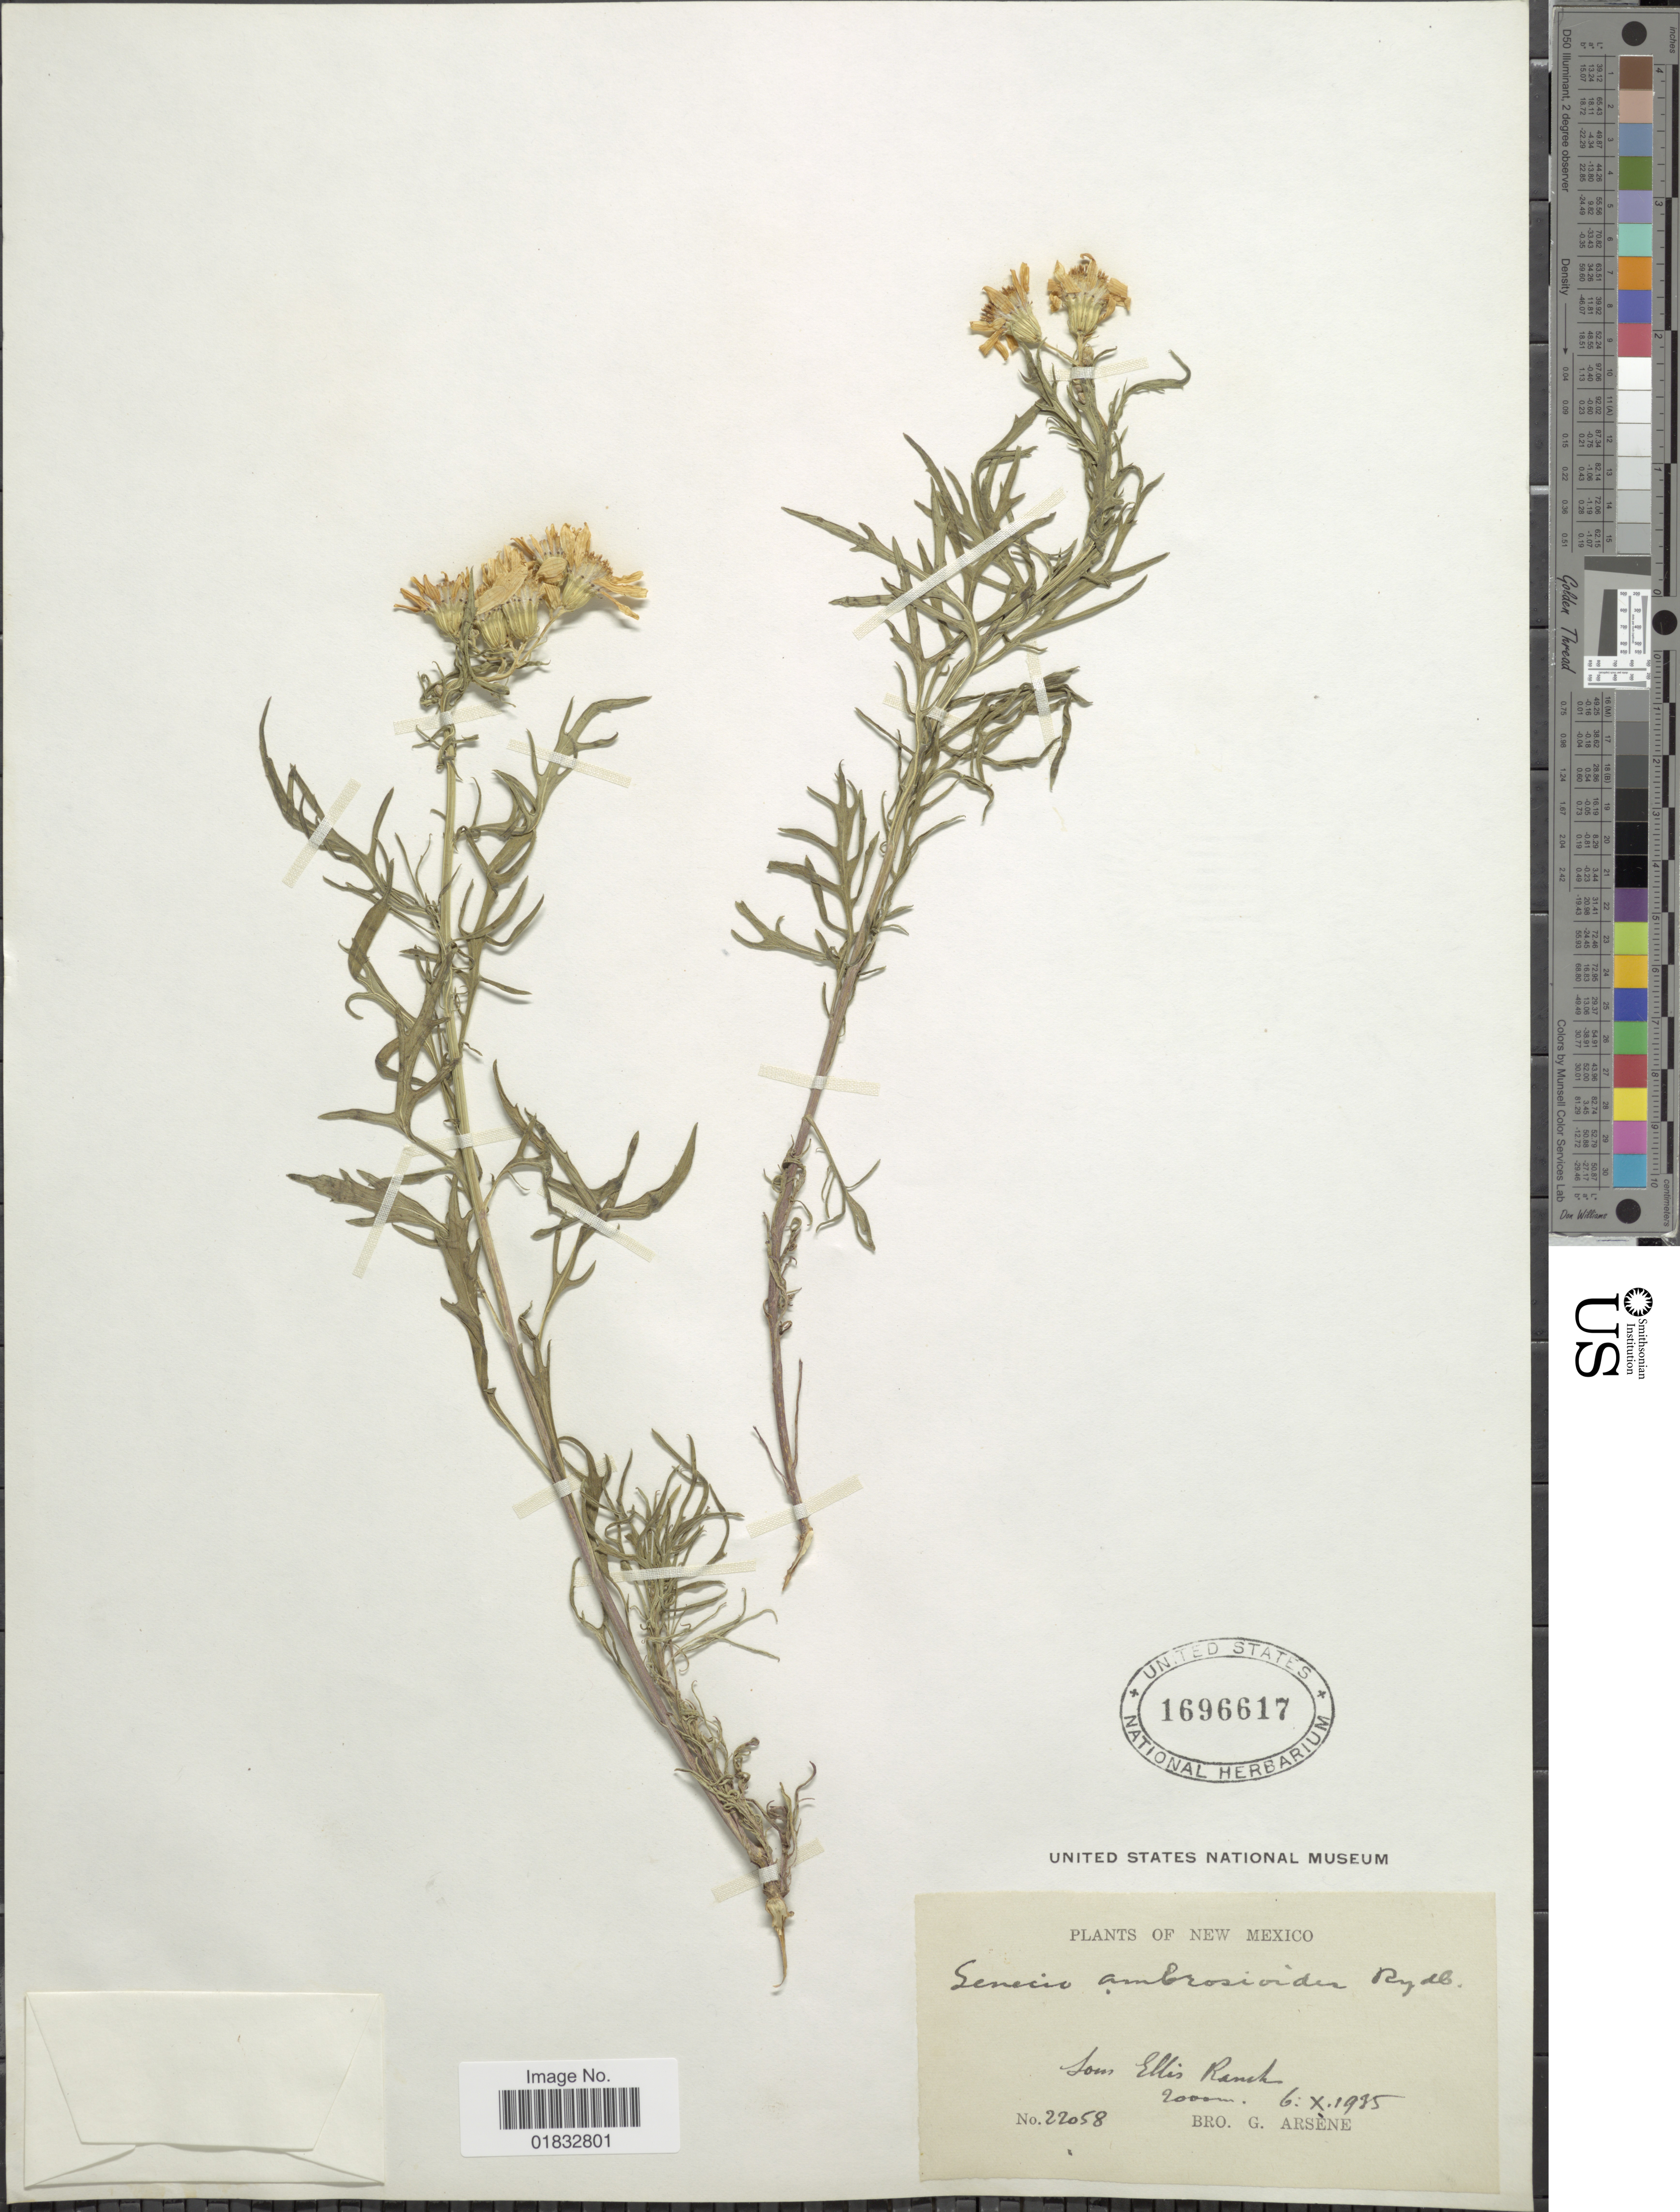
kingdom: Plantae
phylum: Tracheophyta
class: Magnoliopsida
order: Asterales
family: Asteraceae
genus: Senecio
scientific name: Senecio eremophilus var. kingii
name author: (Rydb.) Greenm.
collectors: Bro. G. Arsène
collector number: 22058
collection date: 1935-10-06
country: United States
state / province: New Mexico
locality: Som Ellis Ranch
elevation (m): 2000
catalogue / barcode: US 1696617